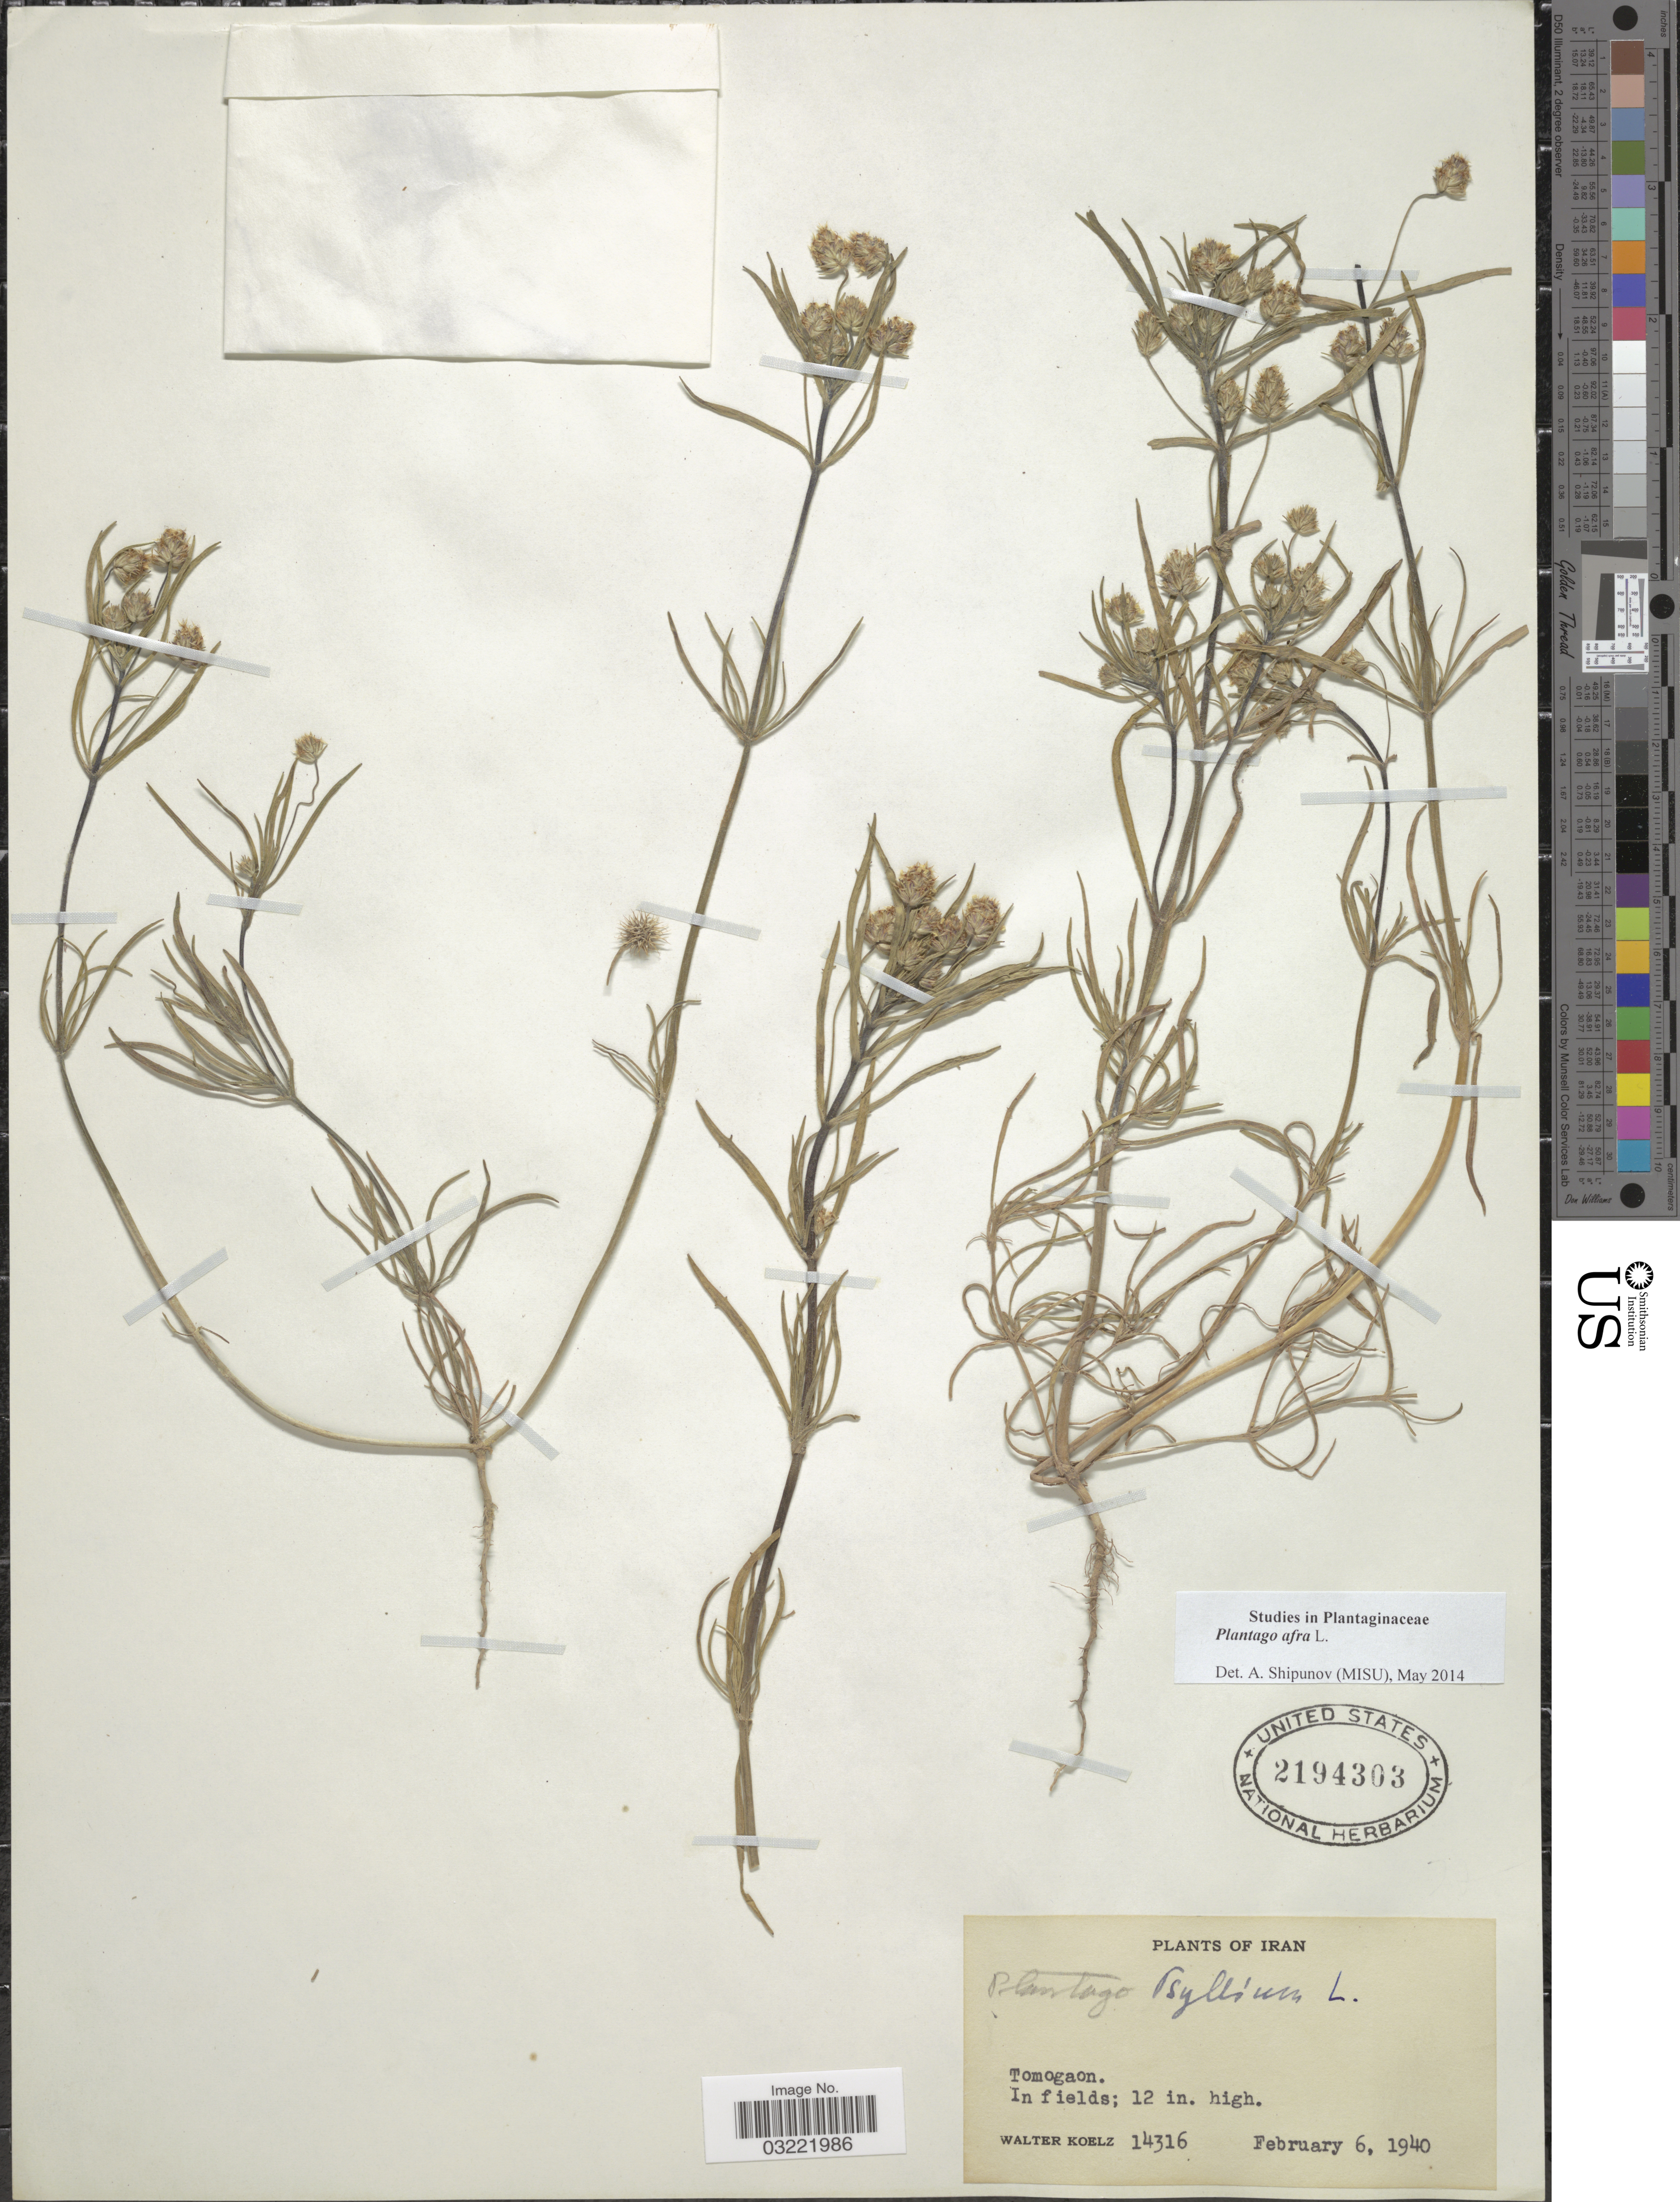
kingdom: Plantae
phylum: Tracheophyta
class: Magnoliopsida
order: Lamiales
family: Plantaginaceae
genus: Plantago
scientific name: Plantago afra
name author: L.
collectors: W. N. Koelz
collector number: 14316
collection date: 1940-02-06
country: Iran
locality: Tomogaon.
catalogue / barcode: US 2194303